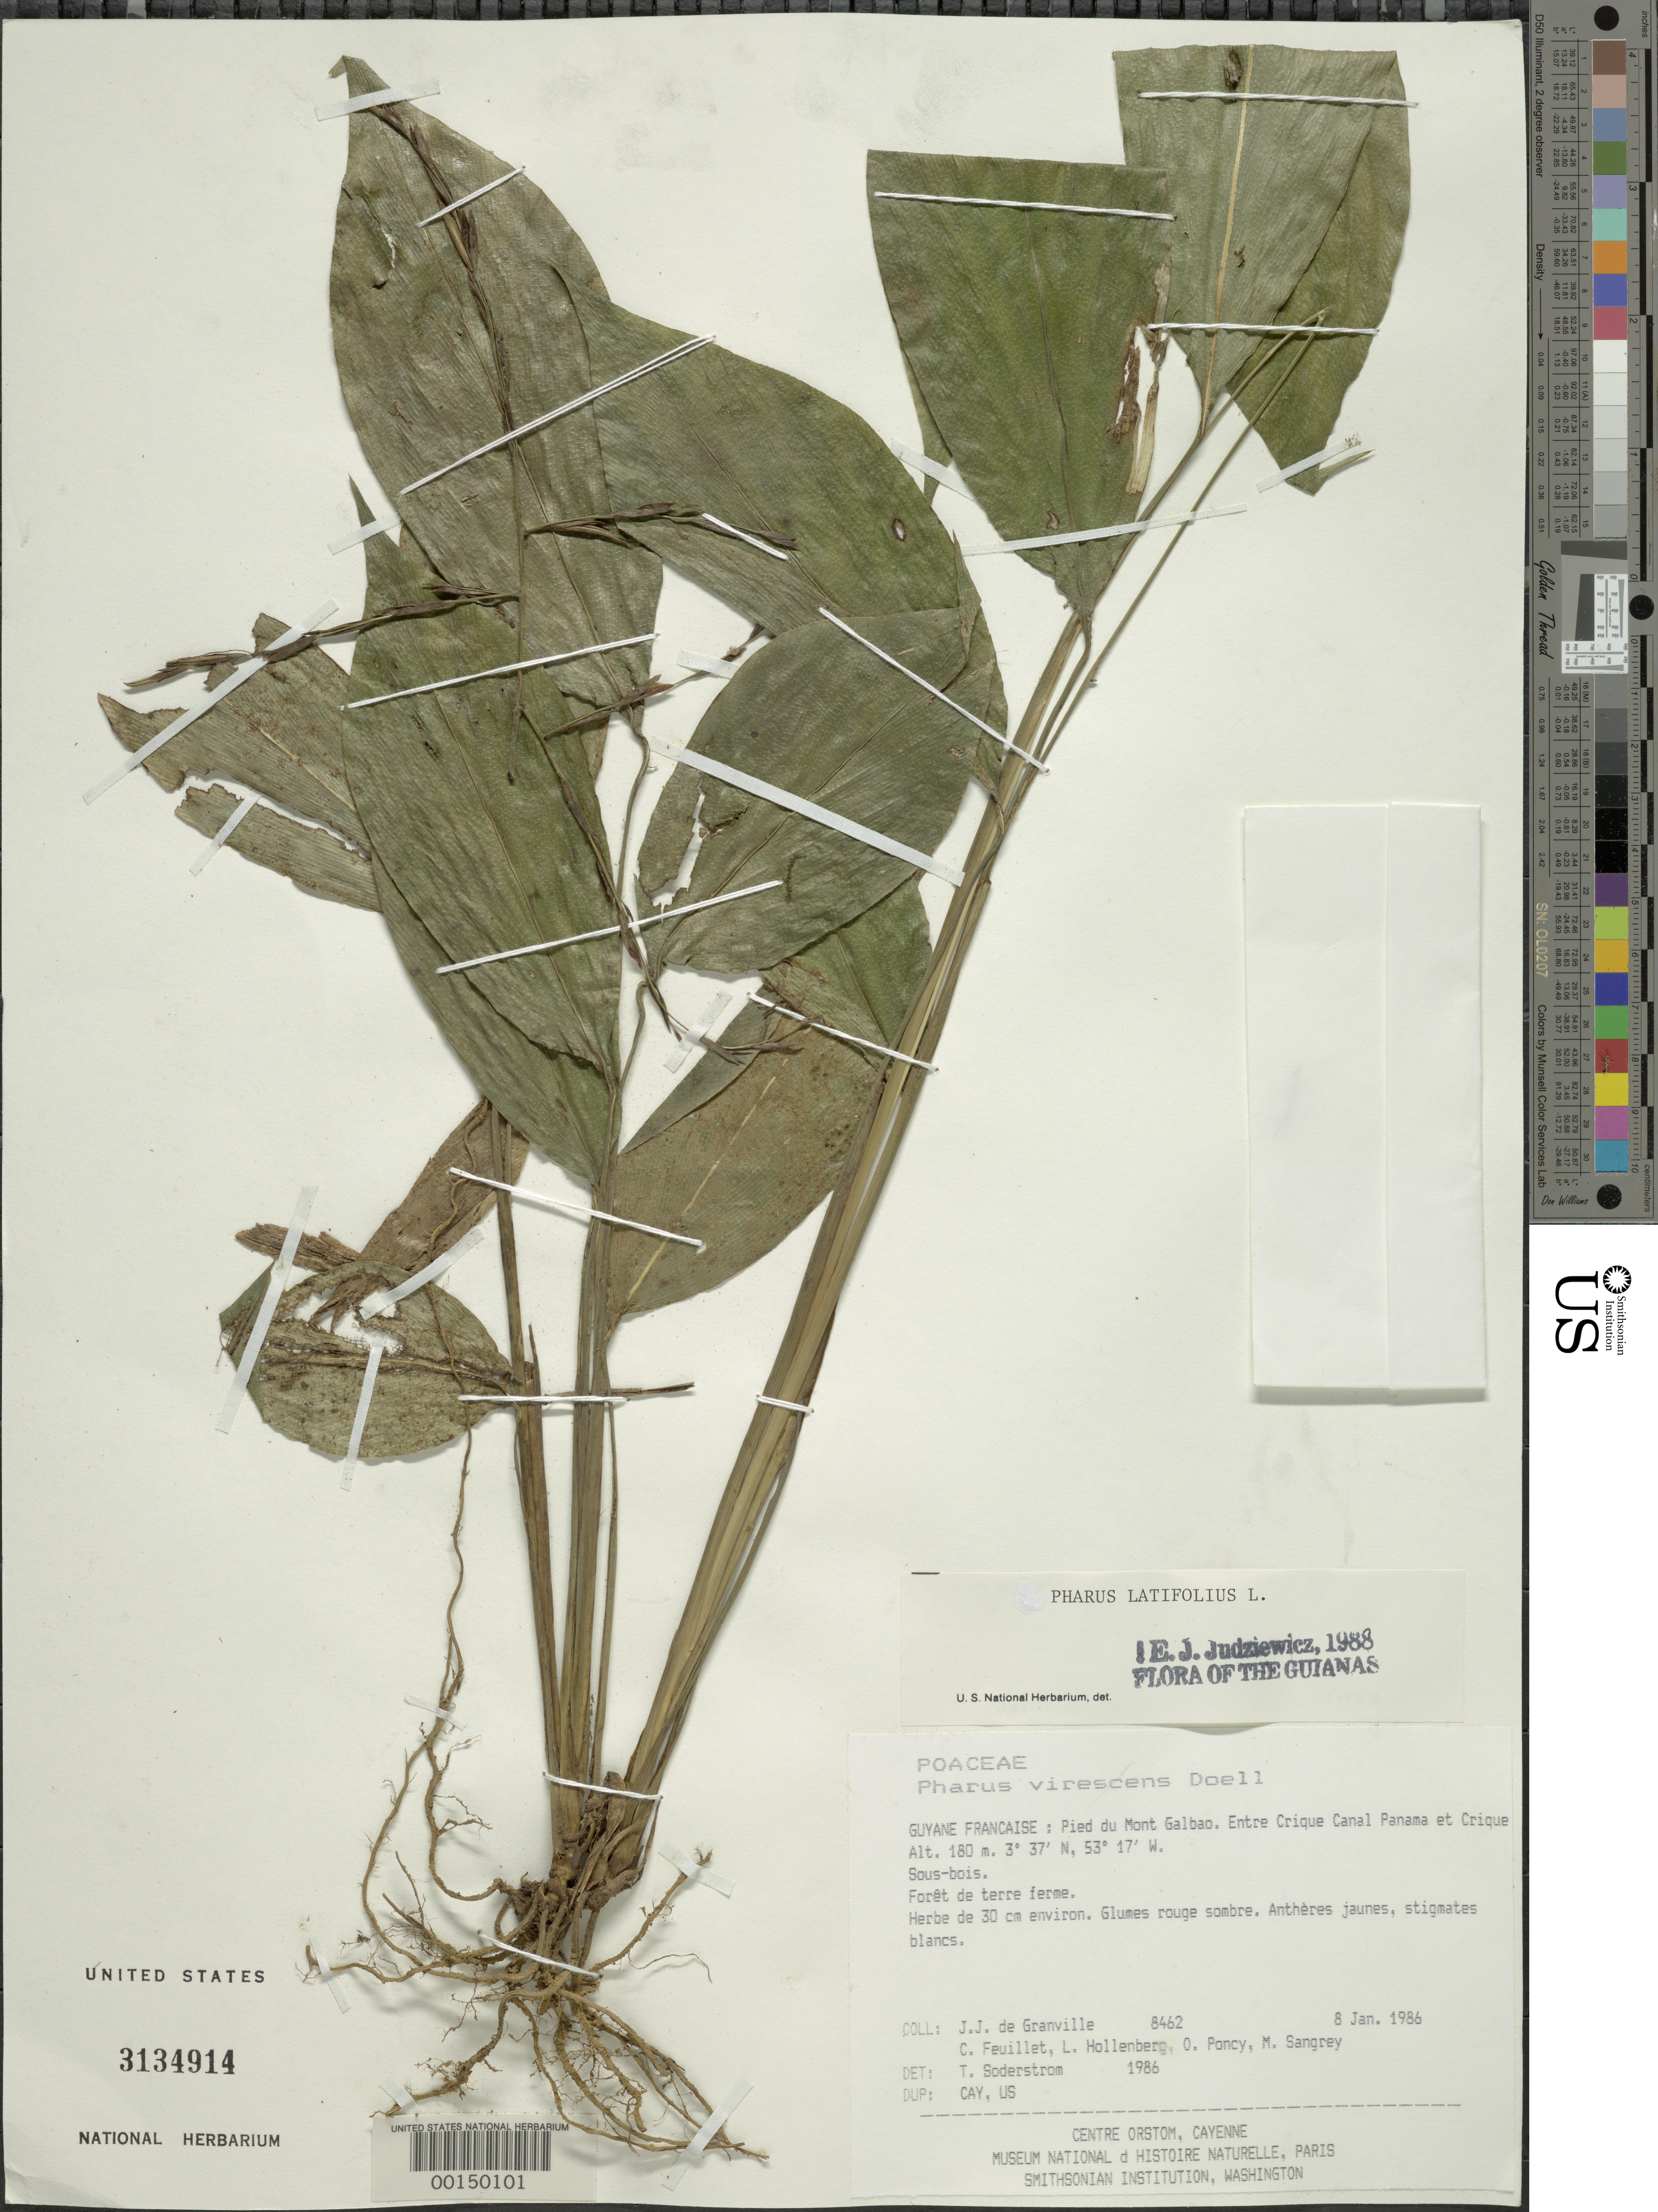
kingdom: Plantae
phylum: Tracheophyta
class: Liliopsida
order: Poales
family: Poaceae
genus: Pharus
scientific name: Pharus virescens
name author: Döll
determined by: Judziewicz, E. J.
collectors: J.-J. de Granville, C. Feuillet, L. Hollenberg, O. Poncy & M. S. Sangrey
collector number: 8462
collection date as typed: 8-Jan-86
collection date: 1986-01-08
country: French Guiana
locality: Pied du Mont Galbao. Entre Crique Canal Panama et Crique Mana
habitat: Sous-bois; forêt de terre ferme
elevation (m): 180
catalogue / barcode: US 3134914